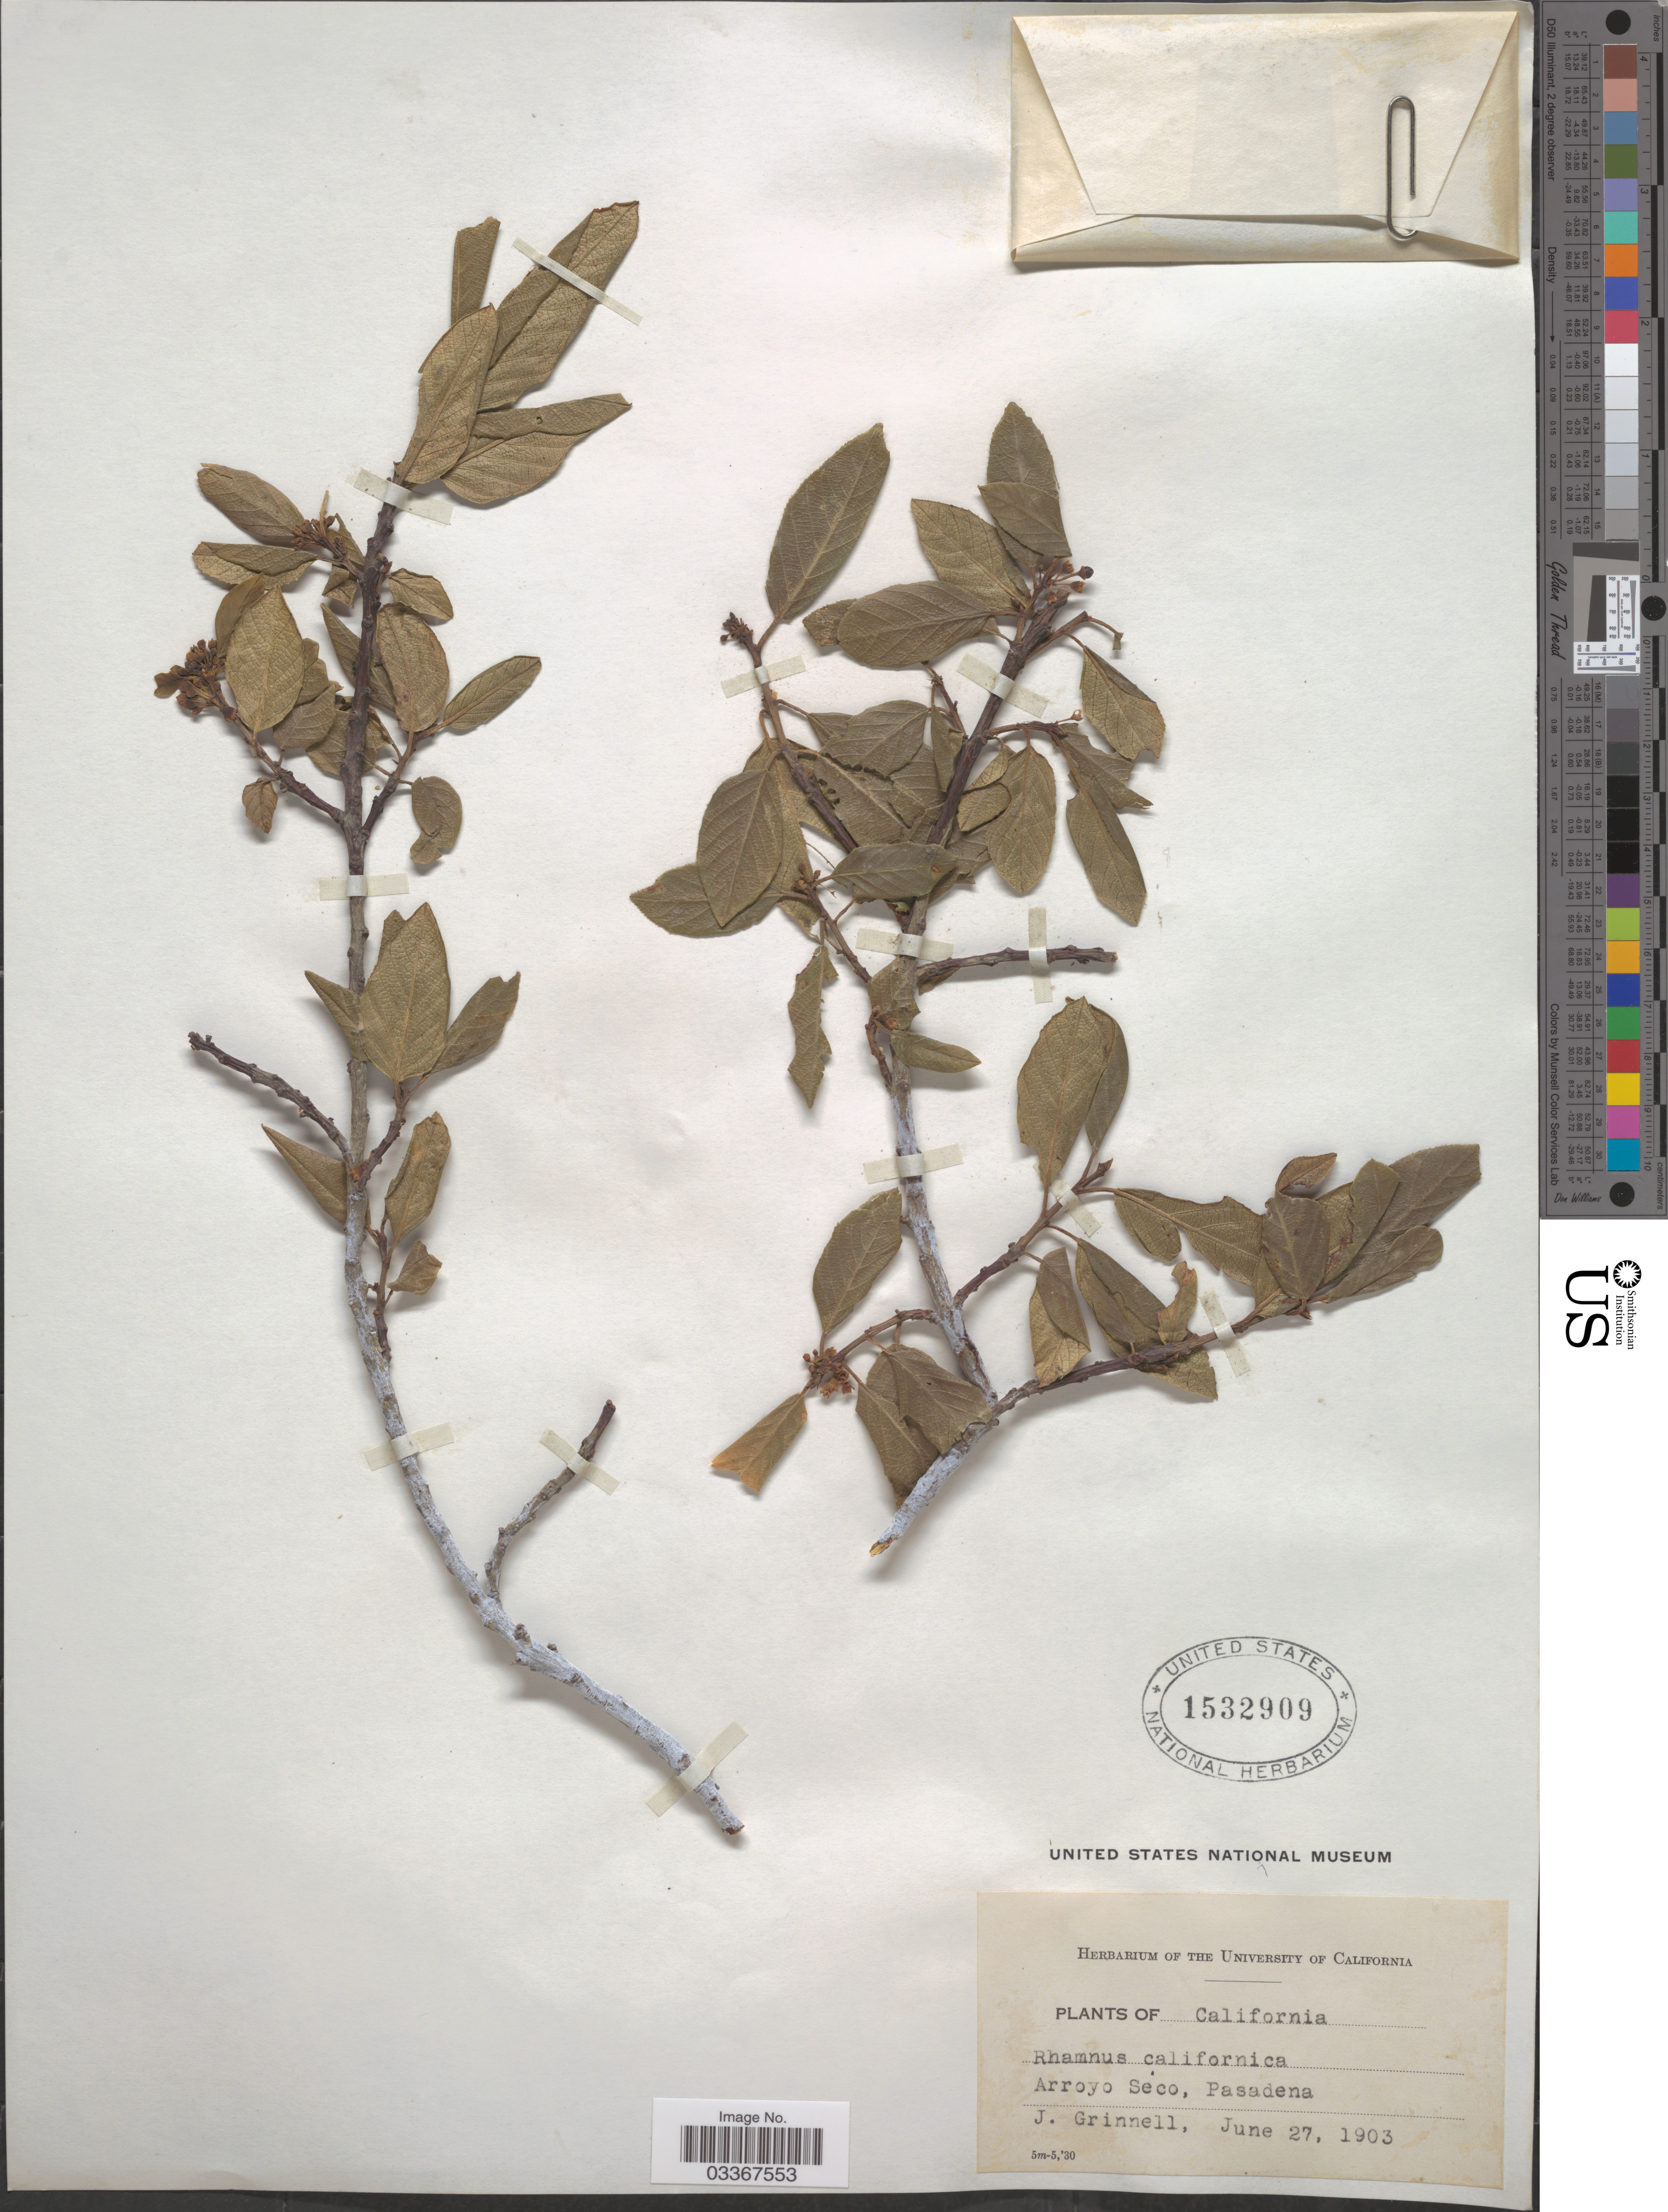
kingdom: Plantae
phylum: Tracheophyta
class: Magnoliopsida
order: Rosales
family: Rhamnaceae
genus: Frangula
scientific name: Frangula californica subsp. californica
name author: (Eschsch.) A. Gray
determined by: Strong, Mark T., (BOT), Smithsonian Institution - National Museum of Natural History (UNITED STATES)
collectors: J. Grinnell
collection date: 1903-06-27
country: United States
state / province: California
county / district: Los Angeles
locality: Arroyo Seco, Pasadena.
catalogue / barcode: US 1532909